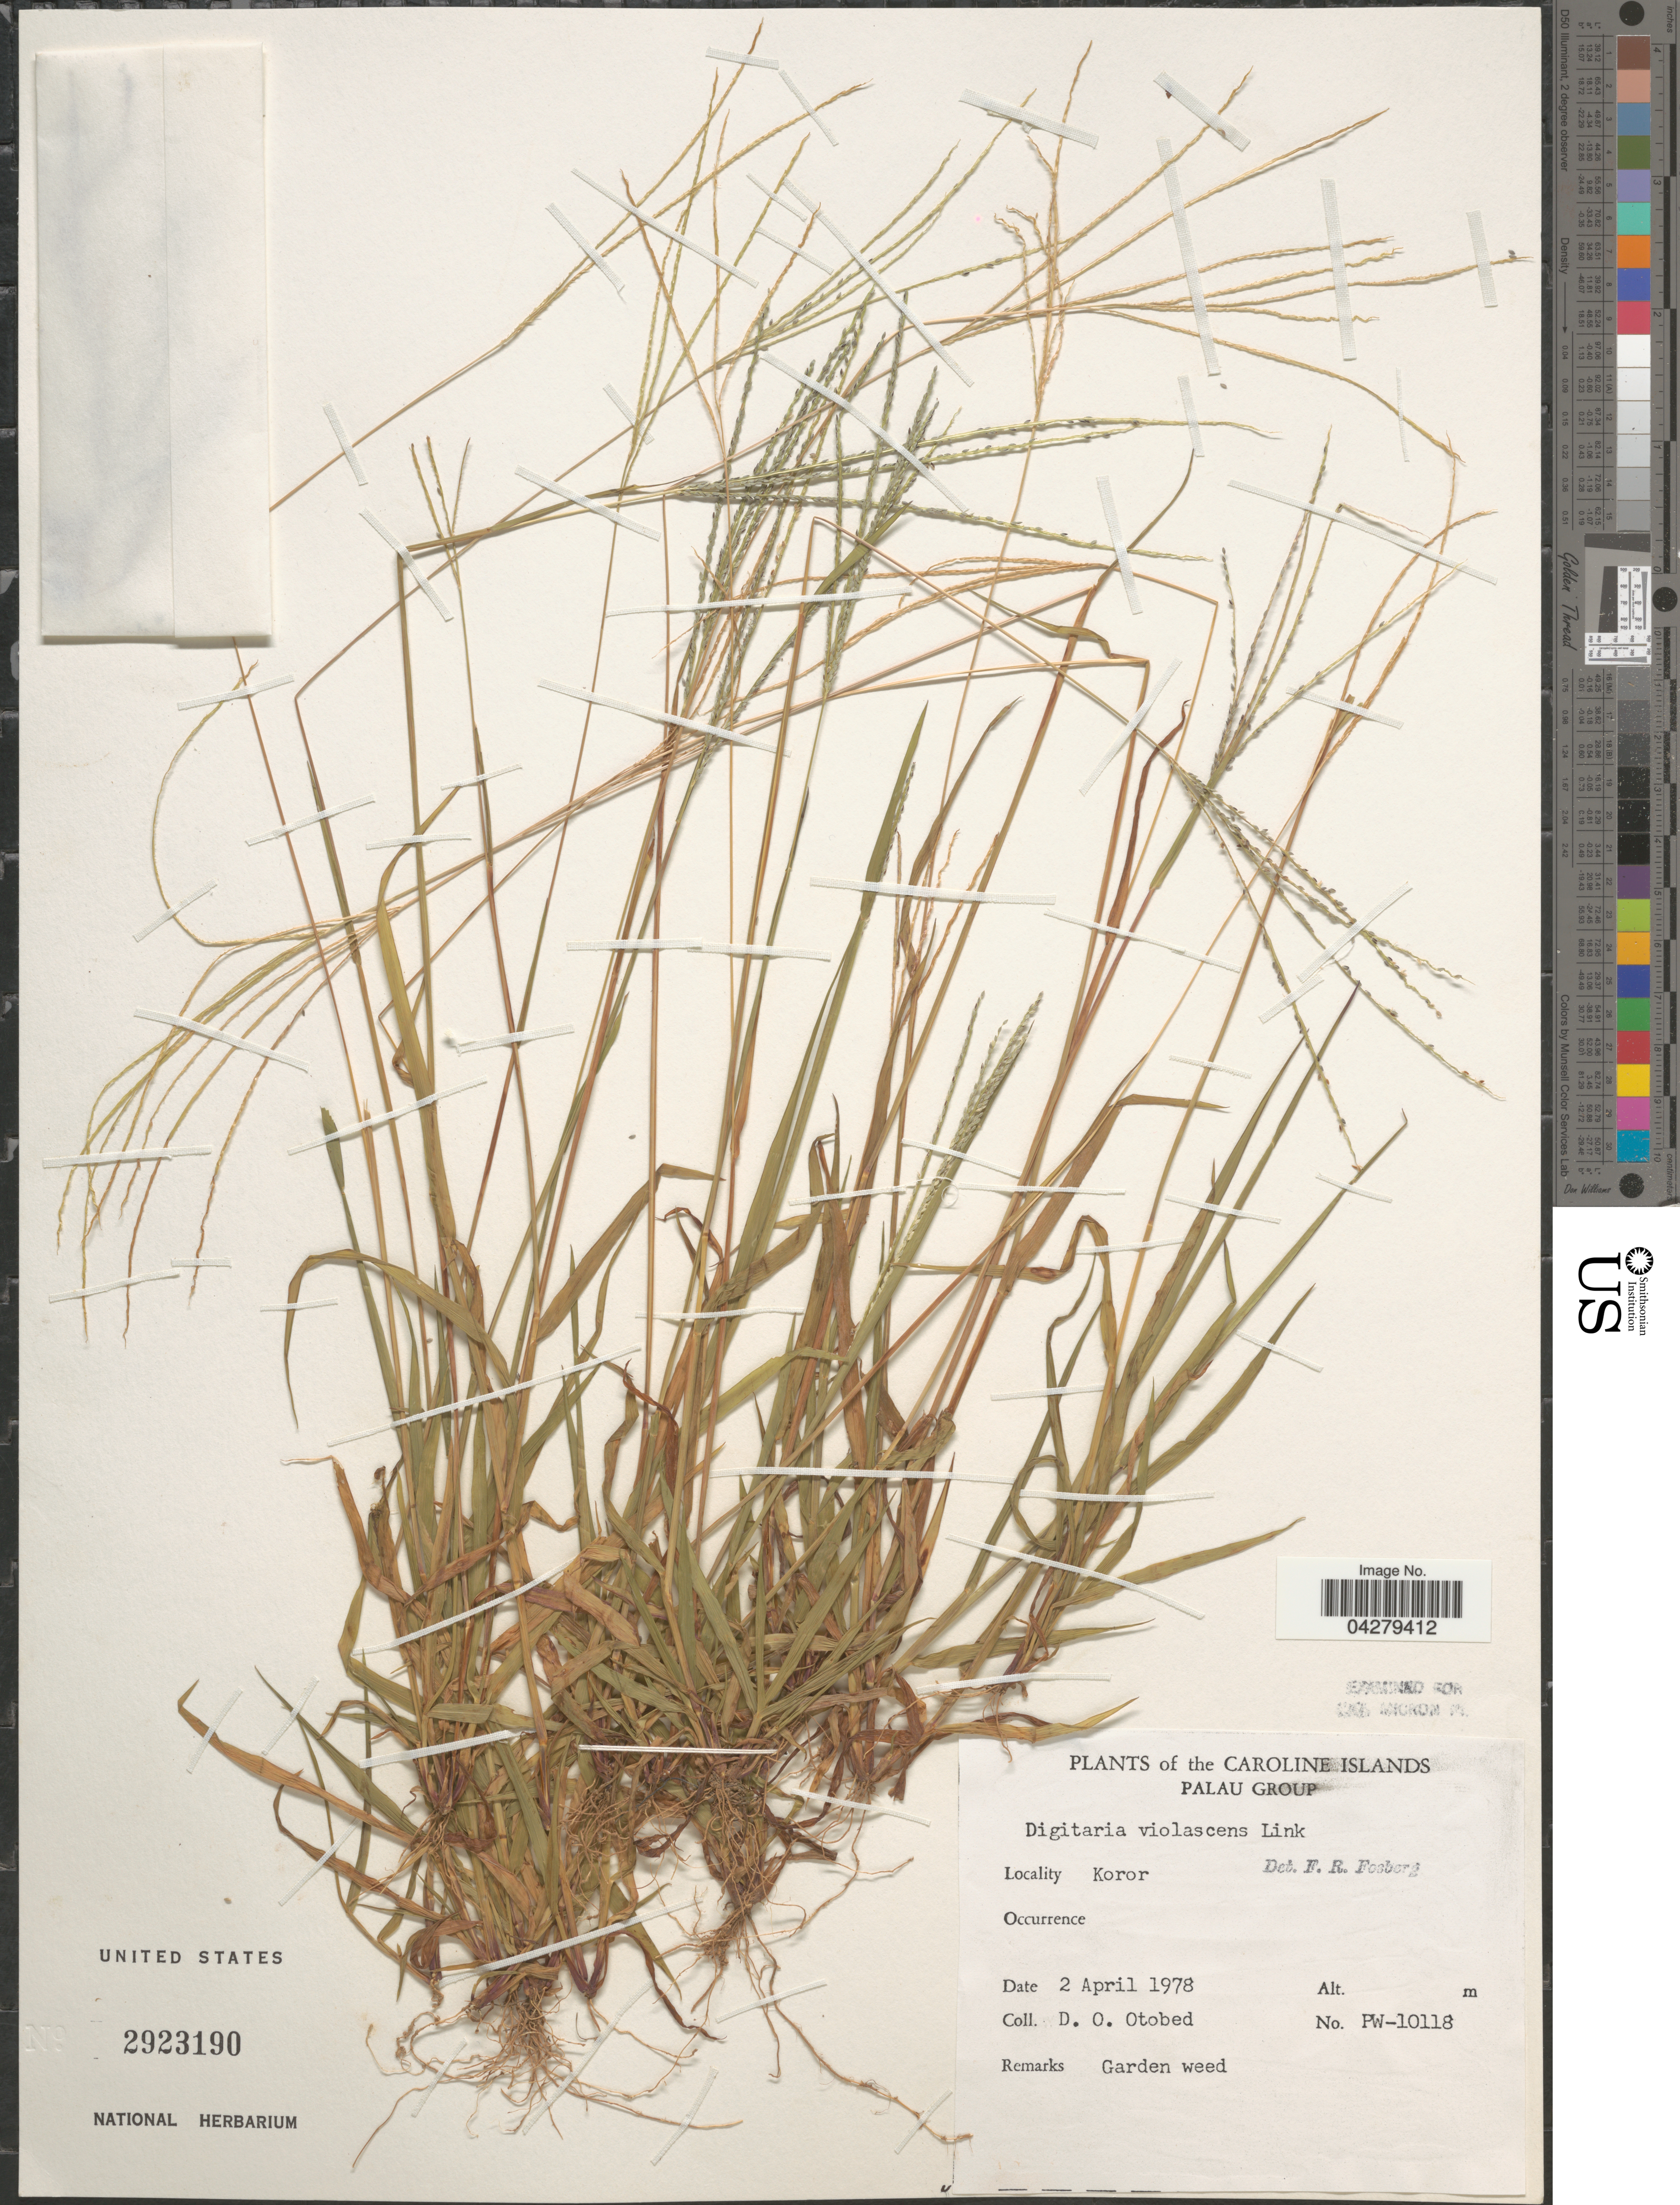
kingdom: Plantae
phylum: Tracheophyta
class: Liliopsida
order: Poales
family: Poaceae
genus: Digitaria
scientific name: Digitaria violascens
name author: Link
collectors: D. O. Otobed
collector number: PW-10118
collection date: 1978-04-02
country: Palau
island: Oreor [Koror]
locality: The Caroline Islands. Palau Group. Koror.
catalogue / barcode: US 2923190